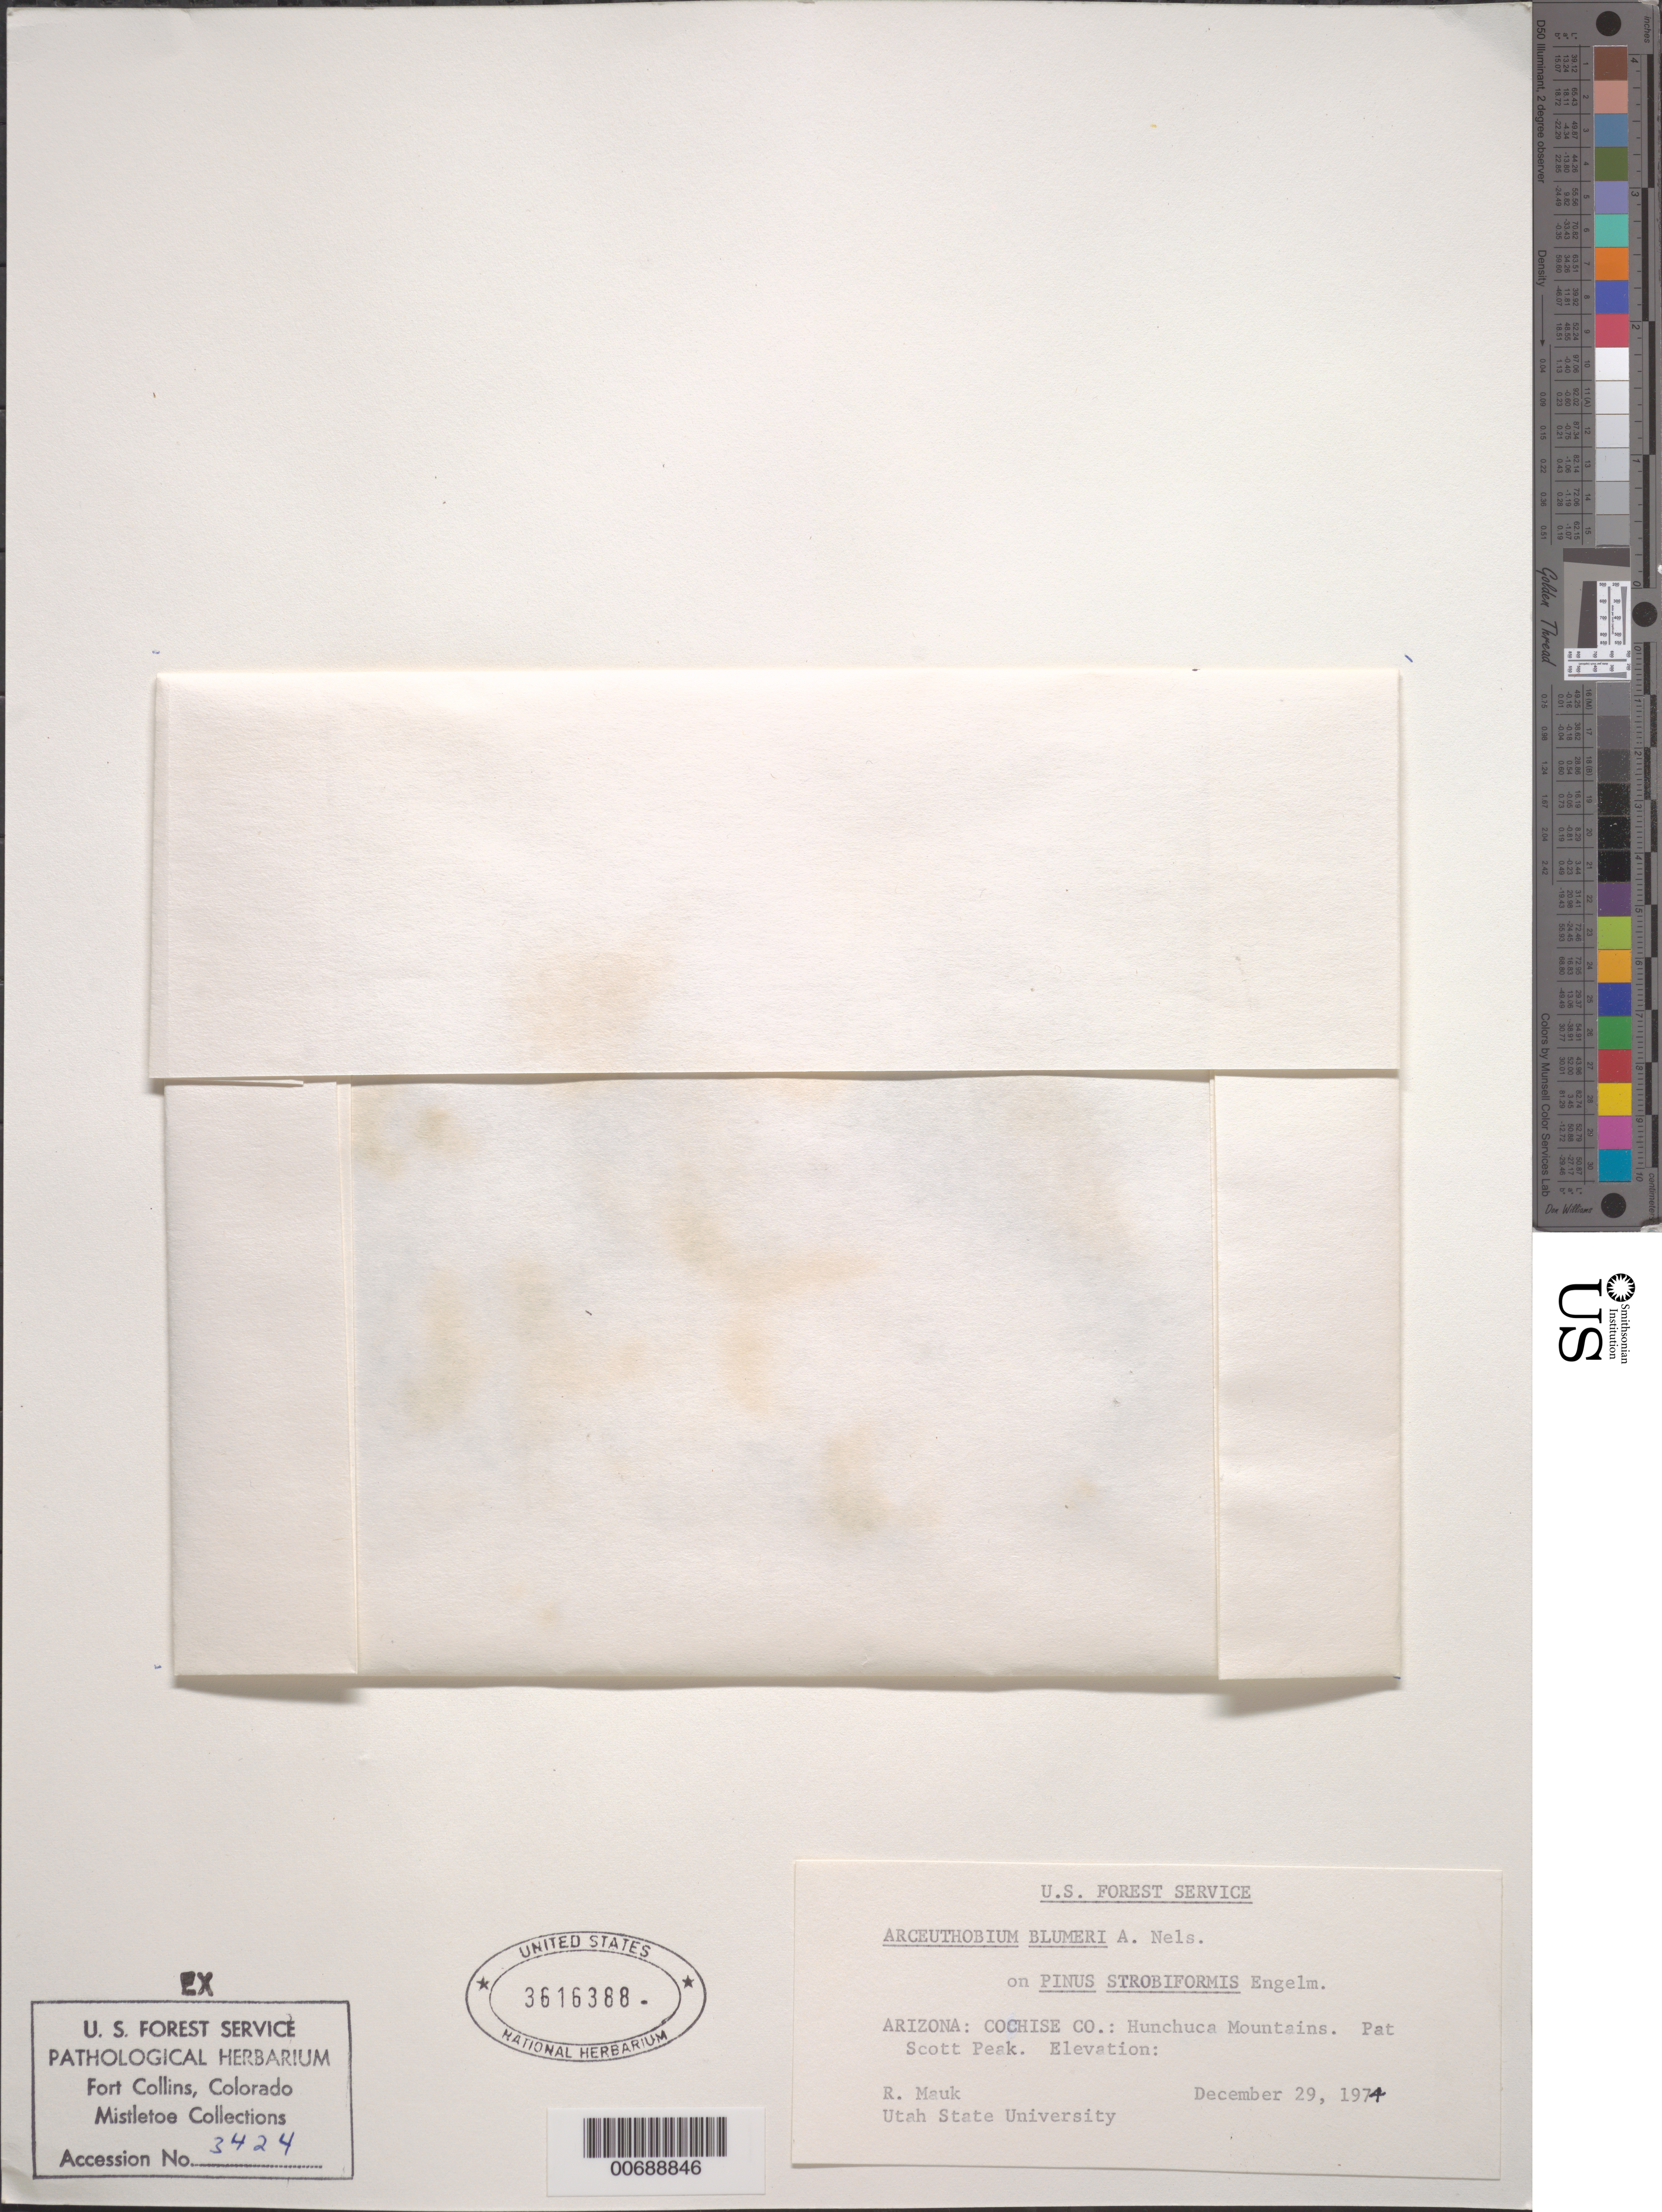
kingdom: Plantae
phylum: Tracheophyta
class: Pinopsida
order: Pinales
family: Pinaceae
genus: Pinus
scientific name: Pinus strobiformis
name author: Engelm.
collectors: R. Mauk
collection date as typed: Dec 1974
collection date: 1974-12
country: United States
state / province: Arizona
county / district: Cochise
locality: Huachuca Mts. Pat Scott Peak.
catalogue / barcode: US 3616388